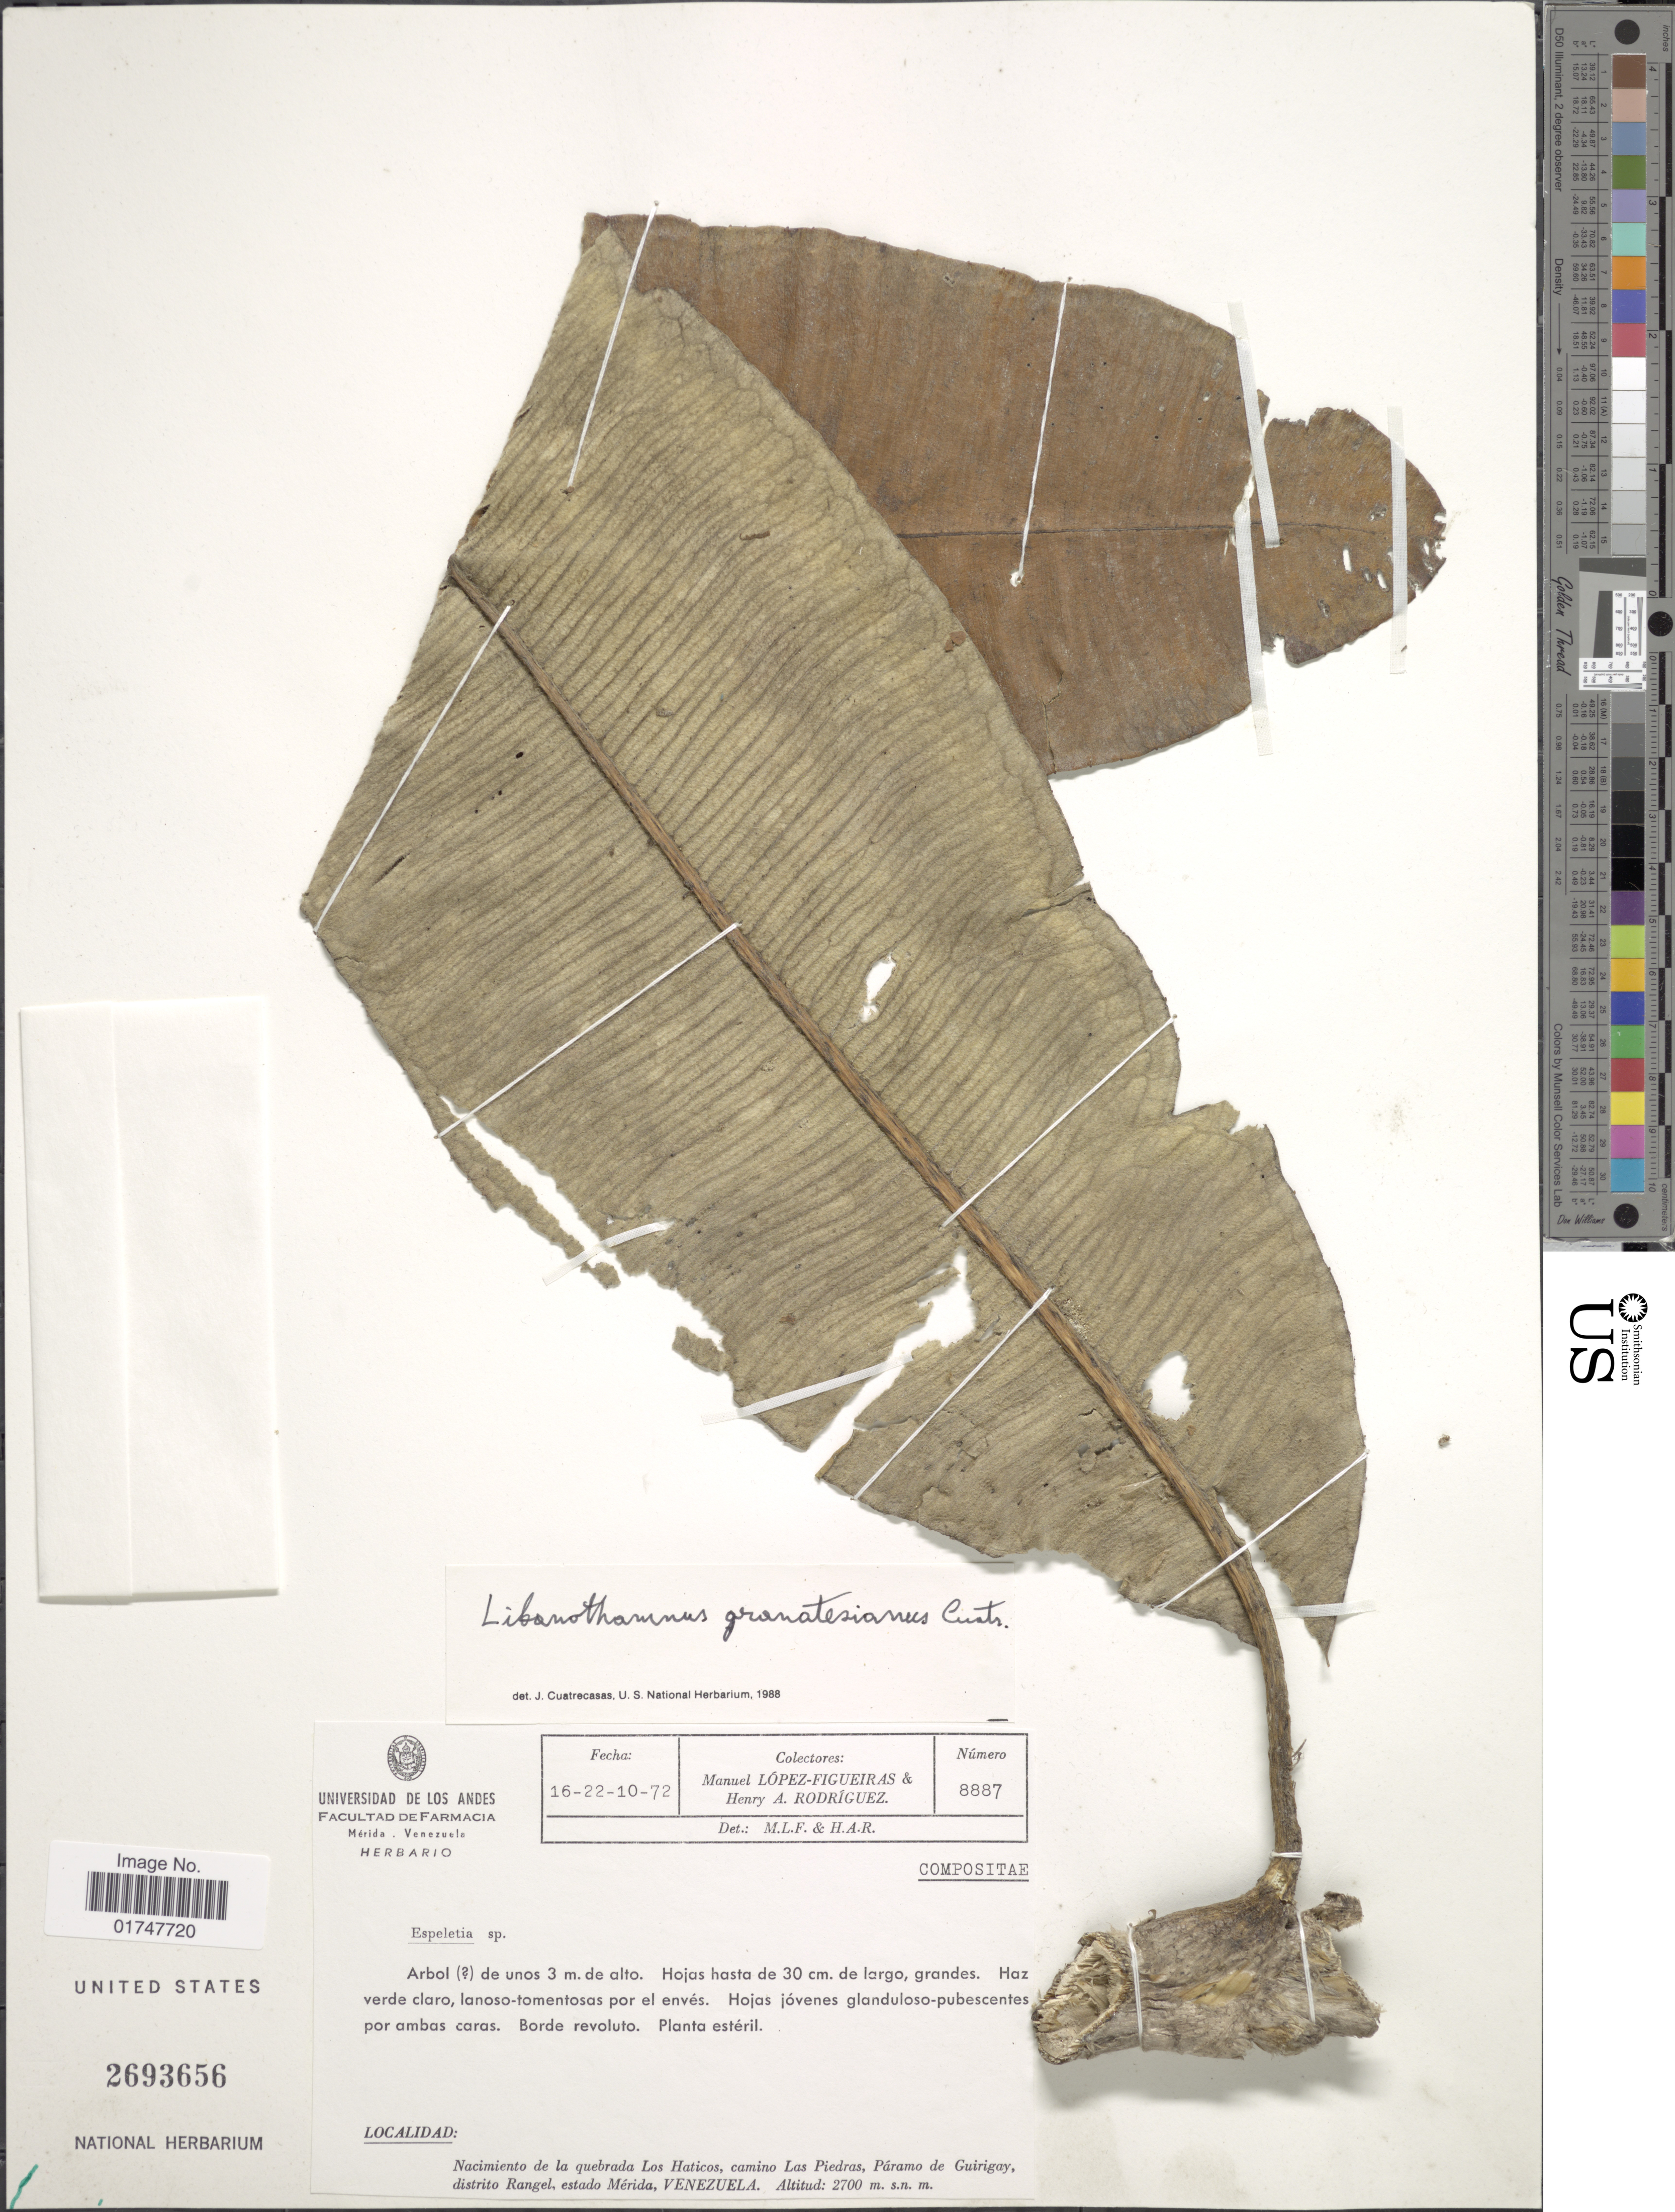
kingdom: Plantae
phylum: Tracheophyta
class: Magnoliopsida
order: Asterales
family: Asteraceae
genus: Libanothamnus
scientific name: Libanothamnus banksiifolius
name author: (Sch. Bip. & Ettingsh.) Cuatrec.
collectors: M. López Figueiras & H. A. Rodriguez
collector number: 8887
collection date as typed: Transcribed d/m/y: 16/10/72 to 22/10/72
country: Venezuela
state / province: Mérida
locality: Nacimiento de la quebrada Los Haticos, camino Las Piedras, Páramo de Guirigay, distrito Rangel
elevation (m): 2700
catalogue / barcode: US 2693656